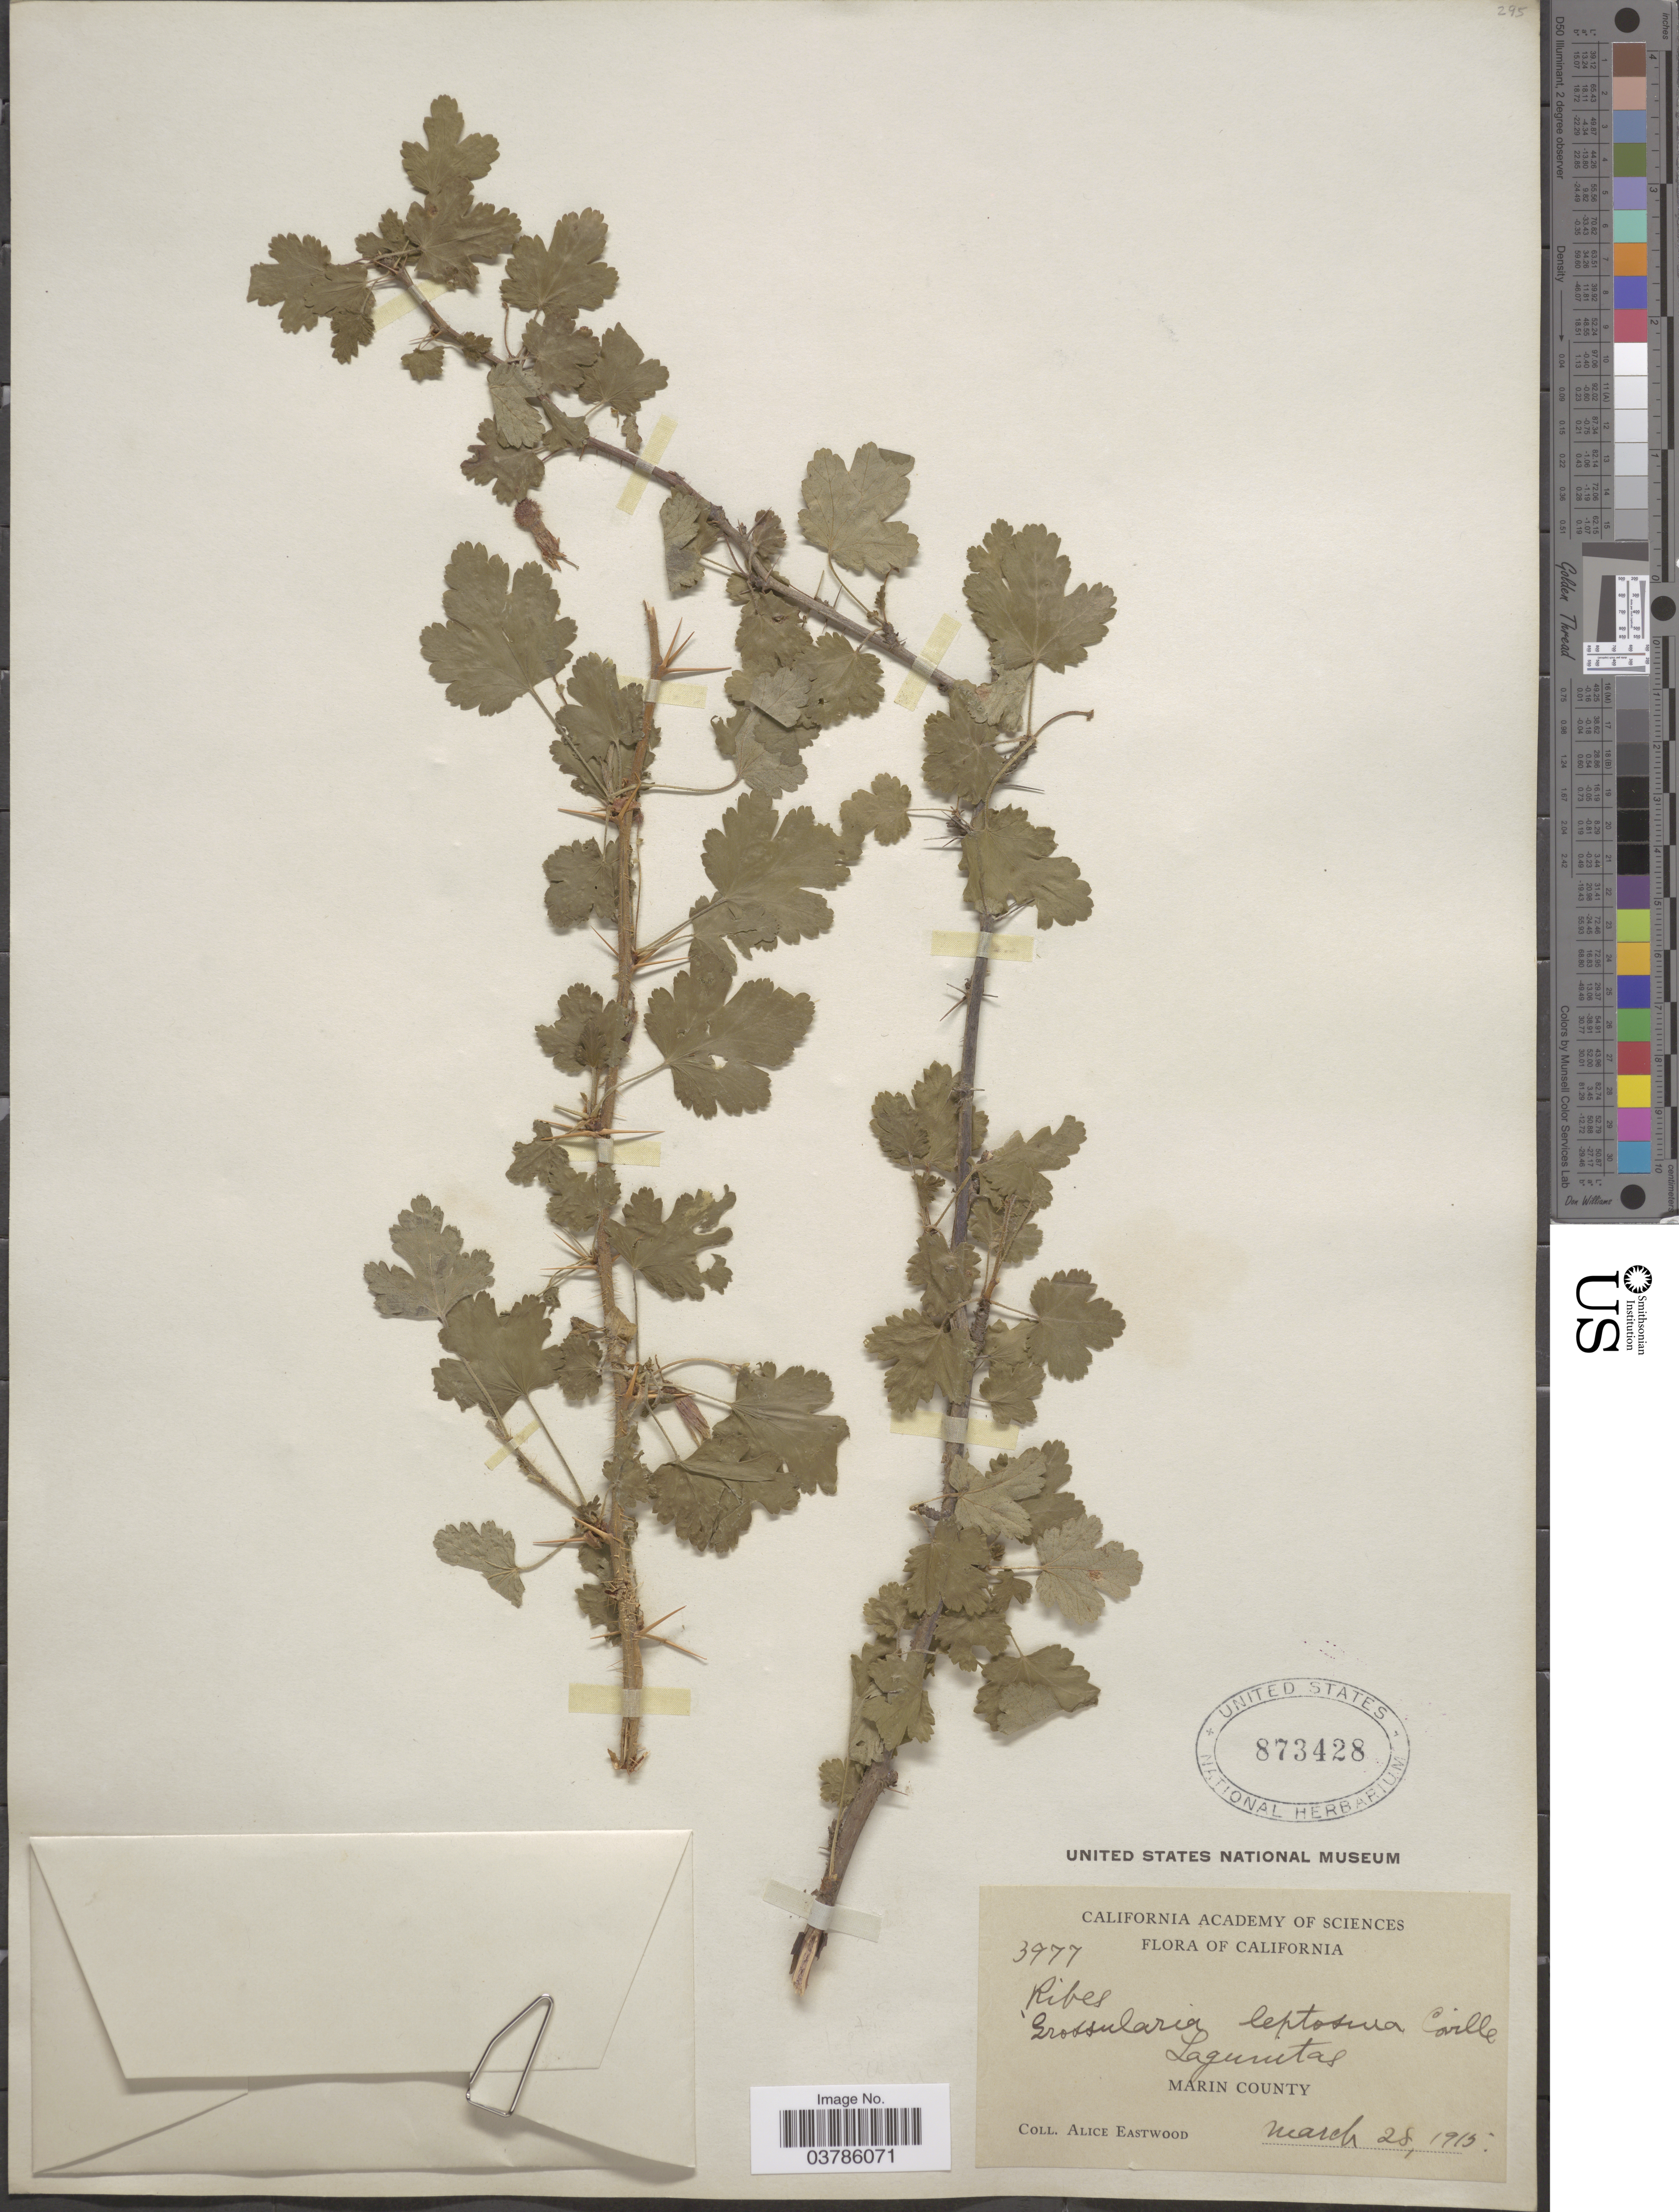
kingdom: Plantae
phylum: Tracheophyta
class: Magnoliopsida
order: Saxifragales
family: Grossulariaceae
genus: Ribes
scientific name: Ribes menziesii var. leptosum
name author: (Coville) Jeps.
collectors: A. Eastwood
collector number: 3977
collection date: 1915-03-28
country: United States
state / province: California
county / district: Marin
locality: Lagunitas, Marin County.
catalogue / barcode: US 873428